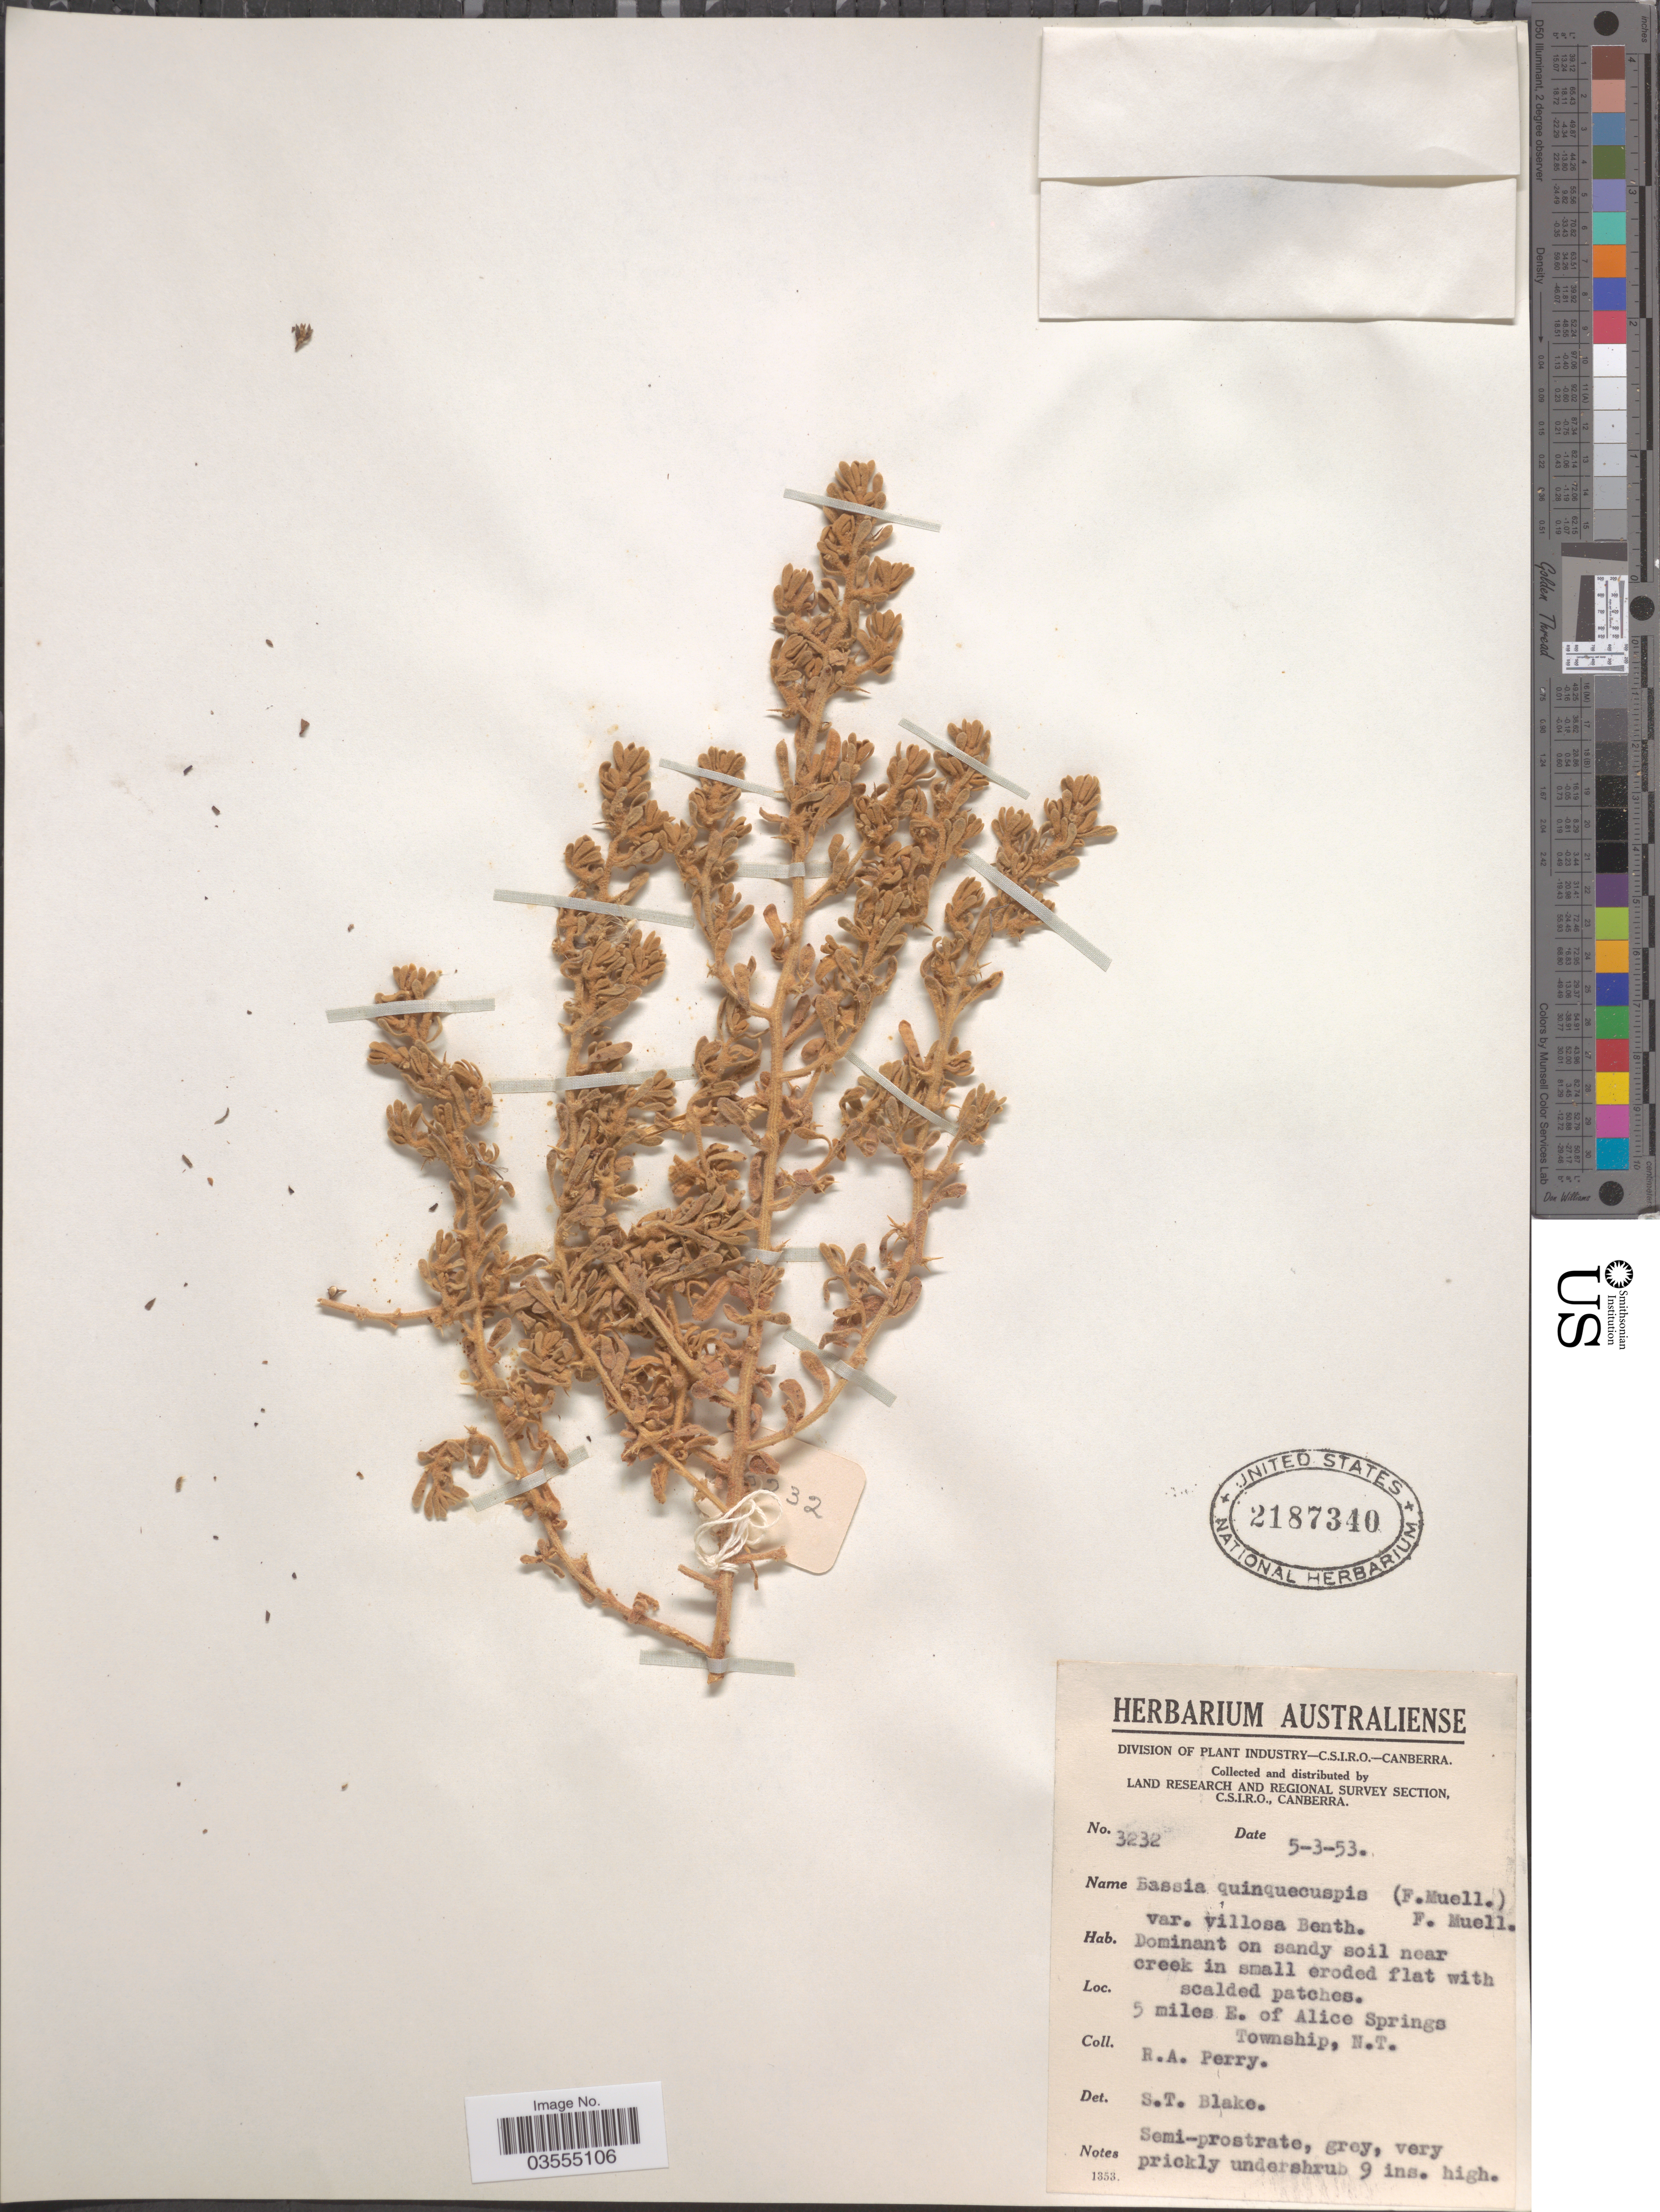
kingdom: Plantae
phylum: Tracheophyta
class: Magnoliopsida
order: Caryophyllales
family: Amaranthaceae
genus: Eremophea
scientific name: Eremophea spinosa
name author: (Ewart & O.B. Davies) Paul G. Wilson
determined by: Mallinson, David James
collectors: Perry, R. A.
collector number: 3232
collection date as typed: Transcribed d/m/y: 5/3/53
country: Australia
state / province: Northern Territory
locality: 5 miles E. of Alice Springs Township.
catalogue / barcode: US 2187340